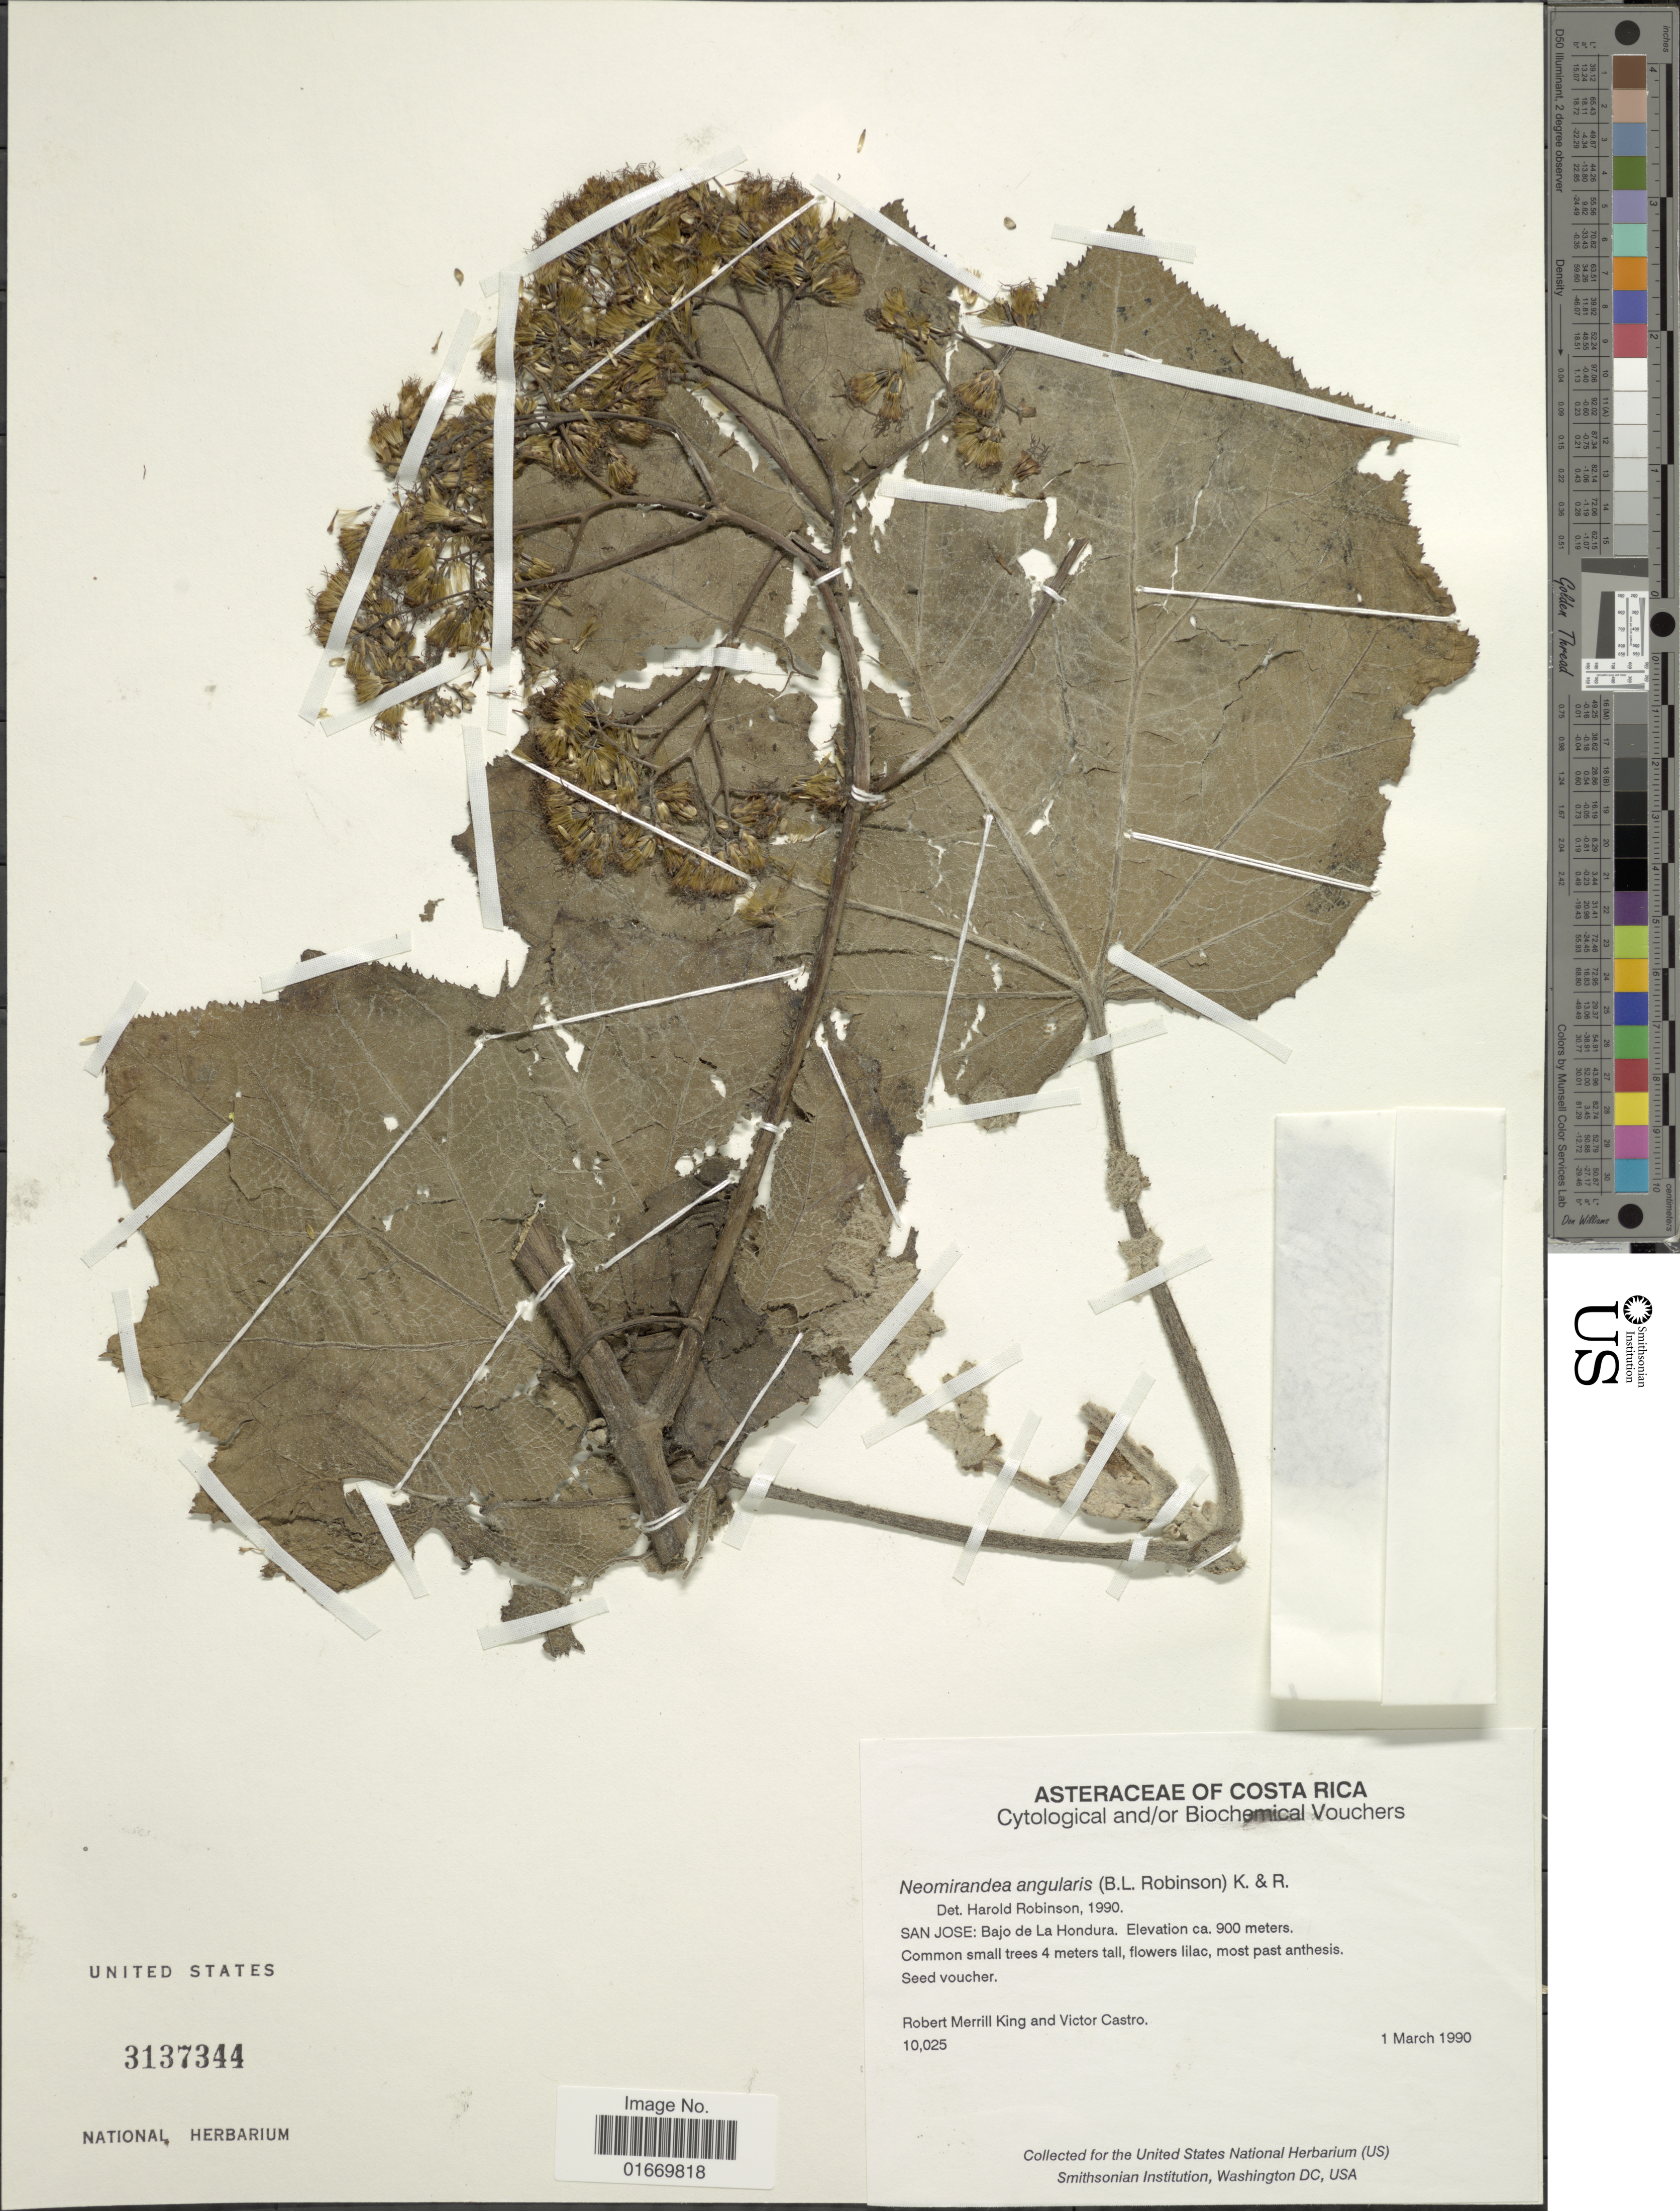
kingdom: Plantae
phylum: Tracheophyta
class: Magnoliopsida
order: Asterales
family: Asteraceae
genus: Neomirandea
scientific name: Neomirandea angularis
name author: (B.L. Rob.) R.M. King & H. Rob.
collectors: R. M. King & V. Castro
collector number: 10025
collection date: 1990-03-01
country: Costa Rica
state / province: San José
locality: Bajo de La Hondura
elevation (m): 900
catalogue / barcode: US 3137344